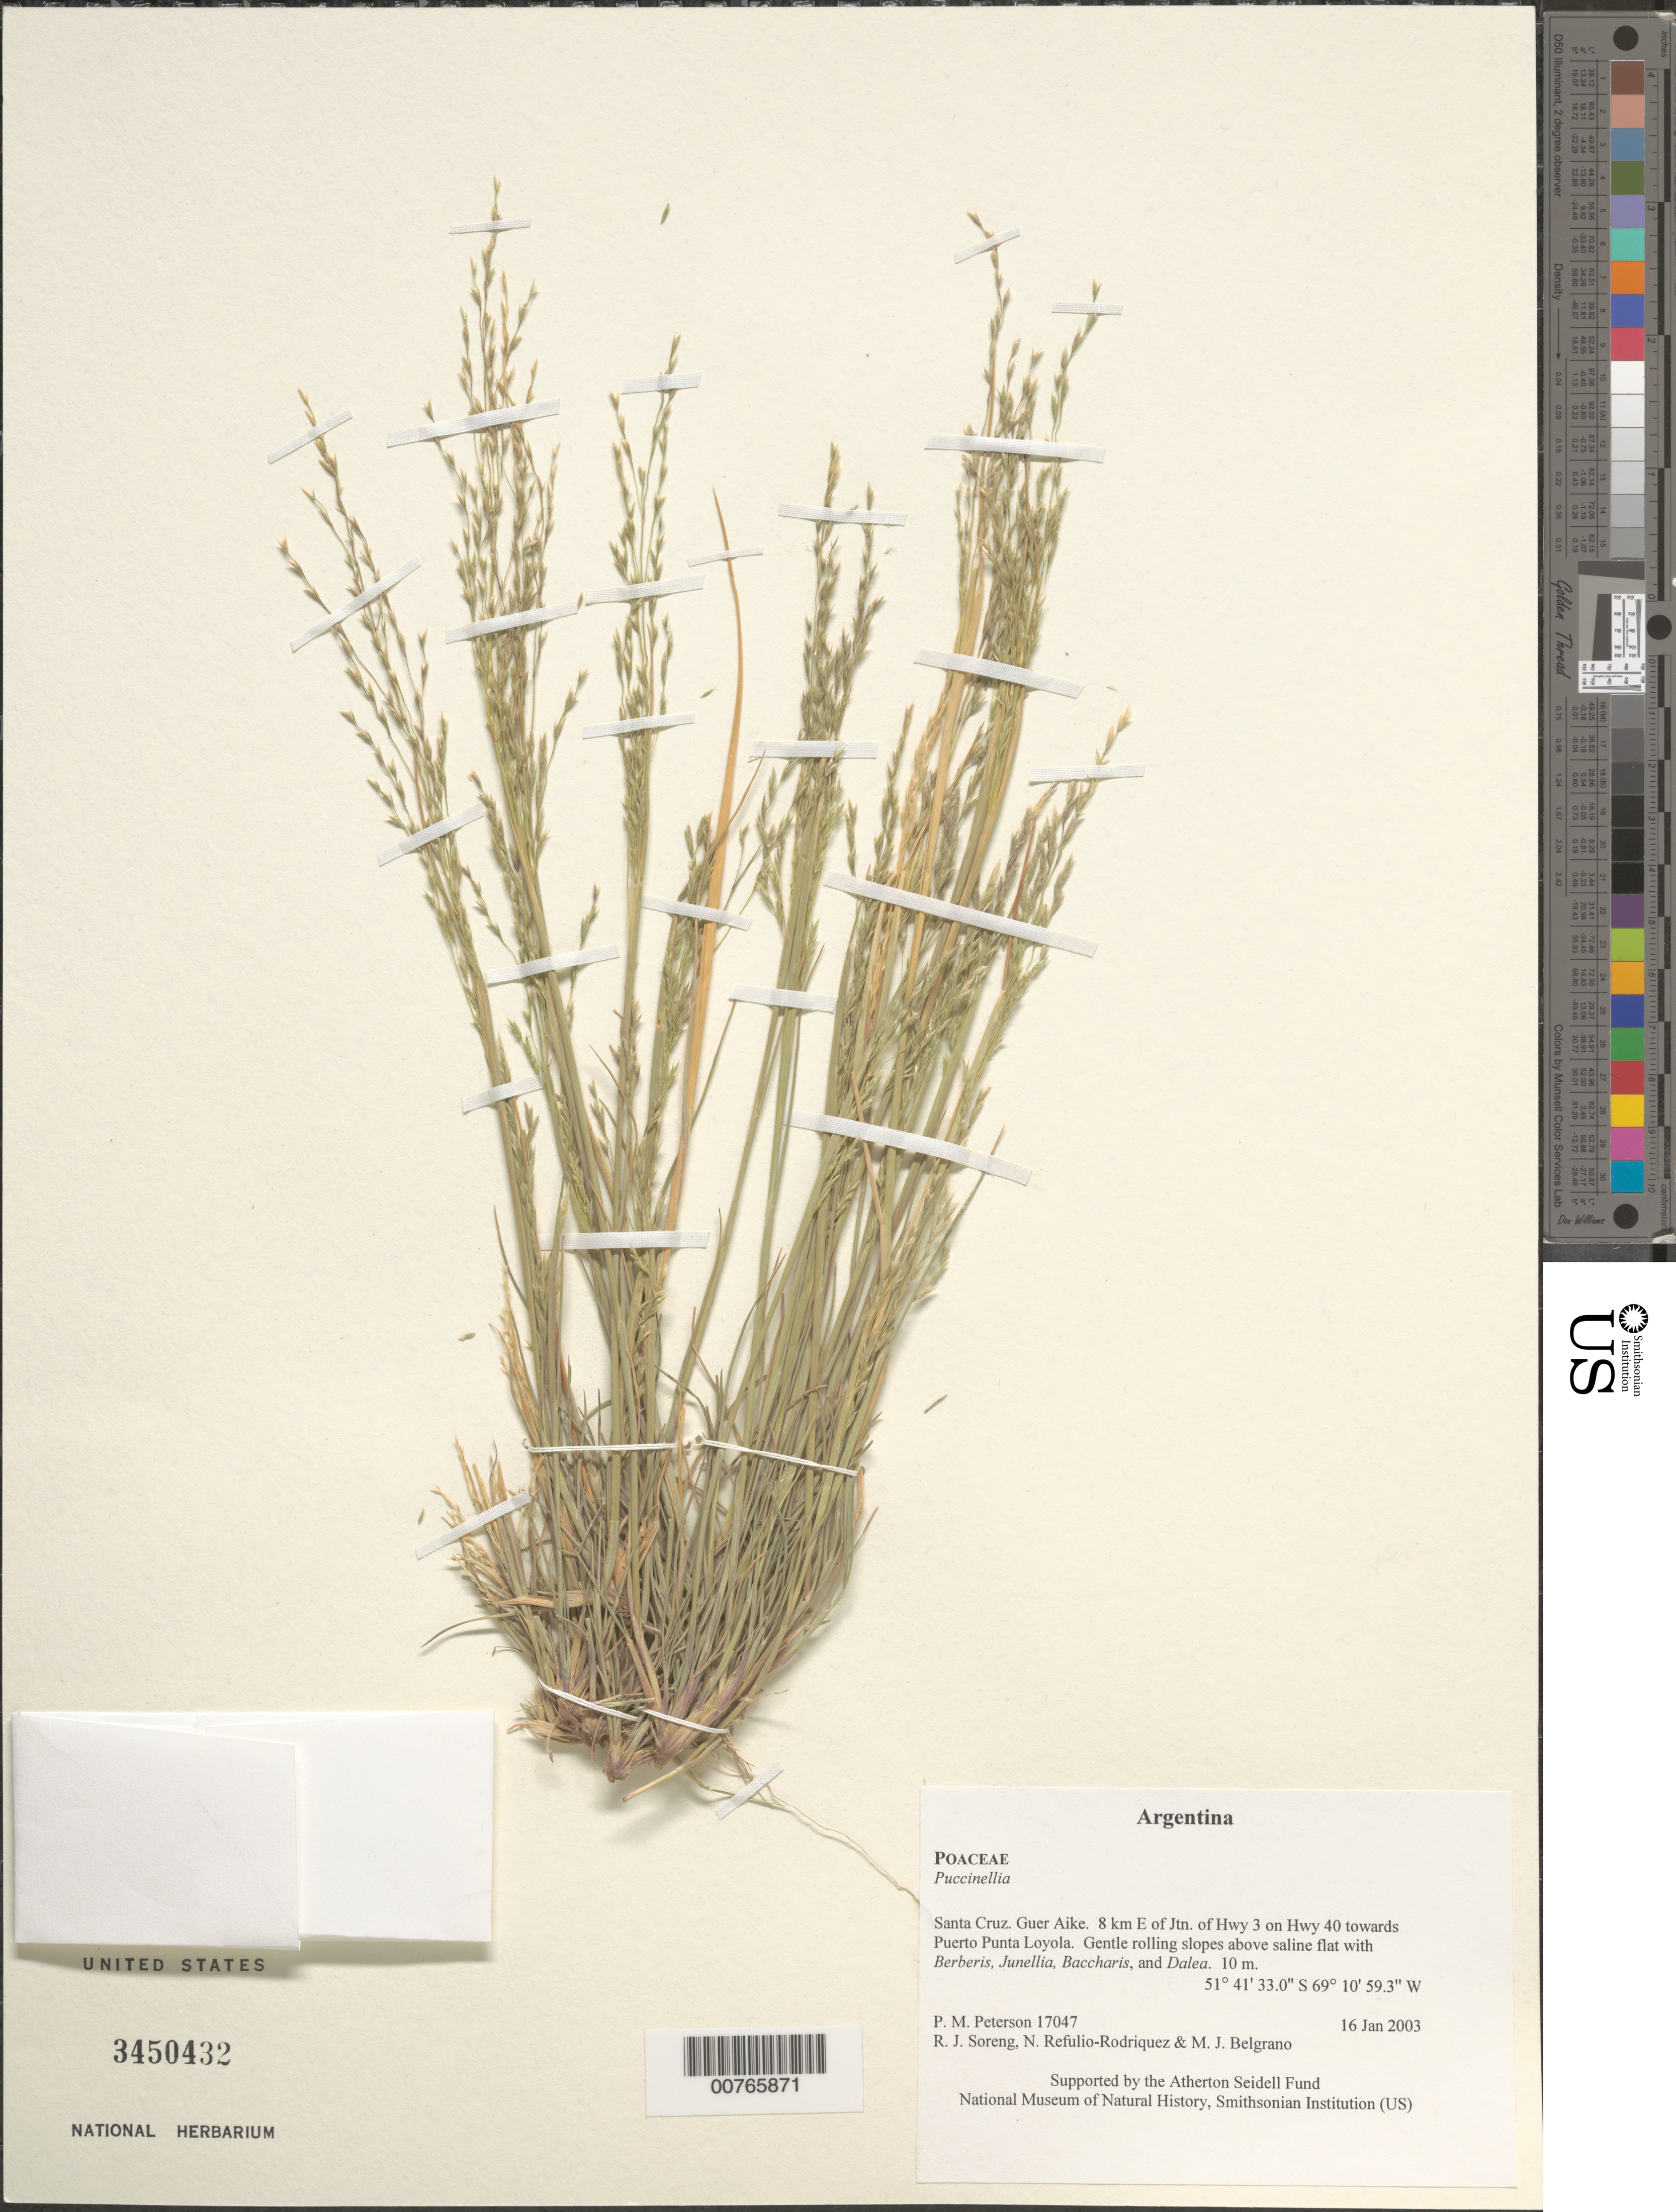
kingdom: Plantae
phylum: Tracheophyta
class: Liliopsida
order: Poales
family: Poaceae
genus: Puccinellia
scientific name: Puccinellia sp.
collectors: P. M. Peterson, R. J. Soreng, N. Refulio-Rodríguez & M. Belgrano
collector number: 17047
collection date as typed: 16 Jan 2003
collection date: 2003-01-16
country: Argentina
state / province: Santa Cruz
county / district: Guer Aike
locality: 8 km E of Jtn. of Hwy 3 on Hwy 40 towards Puerto Punta Loyola. Gentle rolling slopes above saline flat with Berberis, Junellia, Baccharis, and Dalea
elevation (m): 10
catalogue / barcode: US 3450432